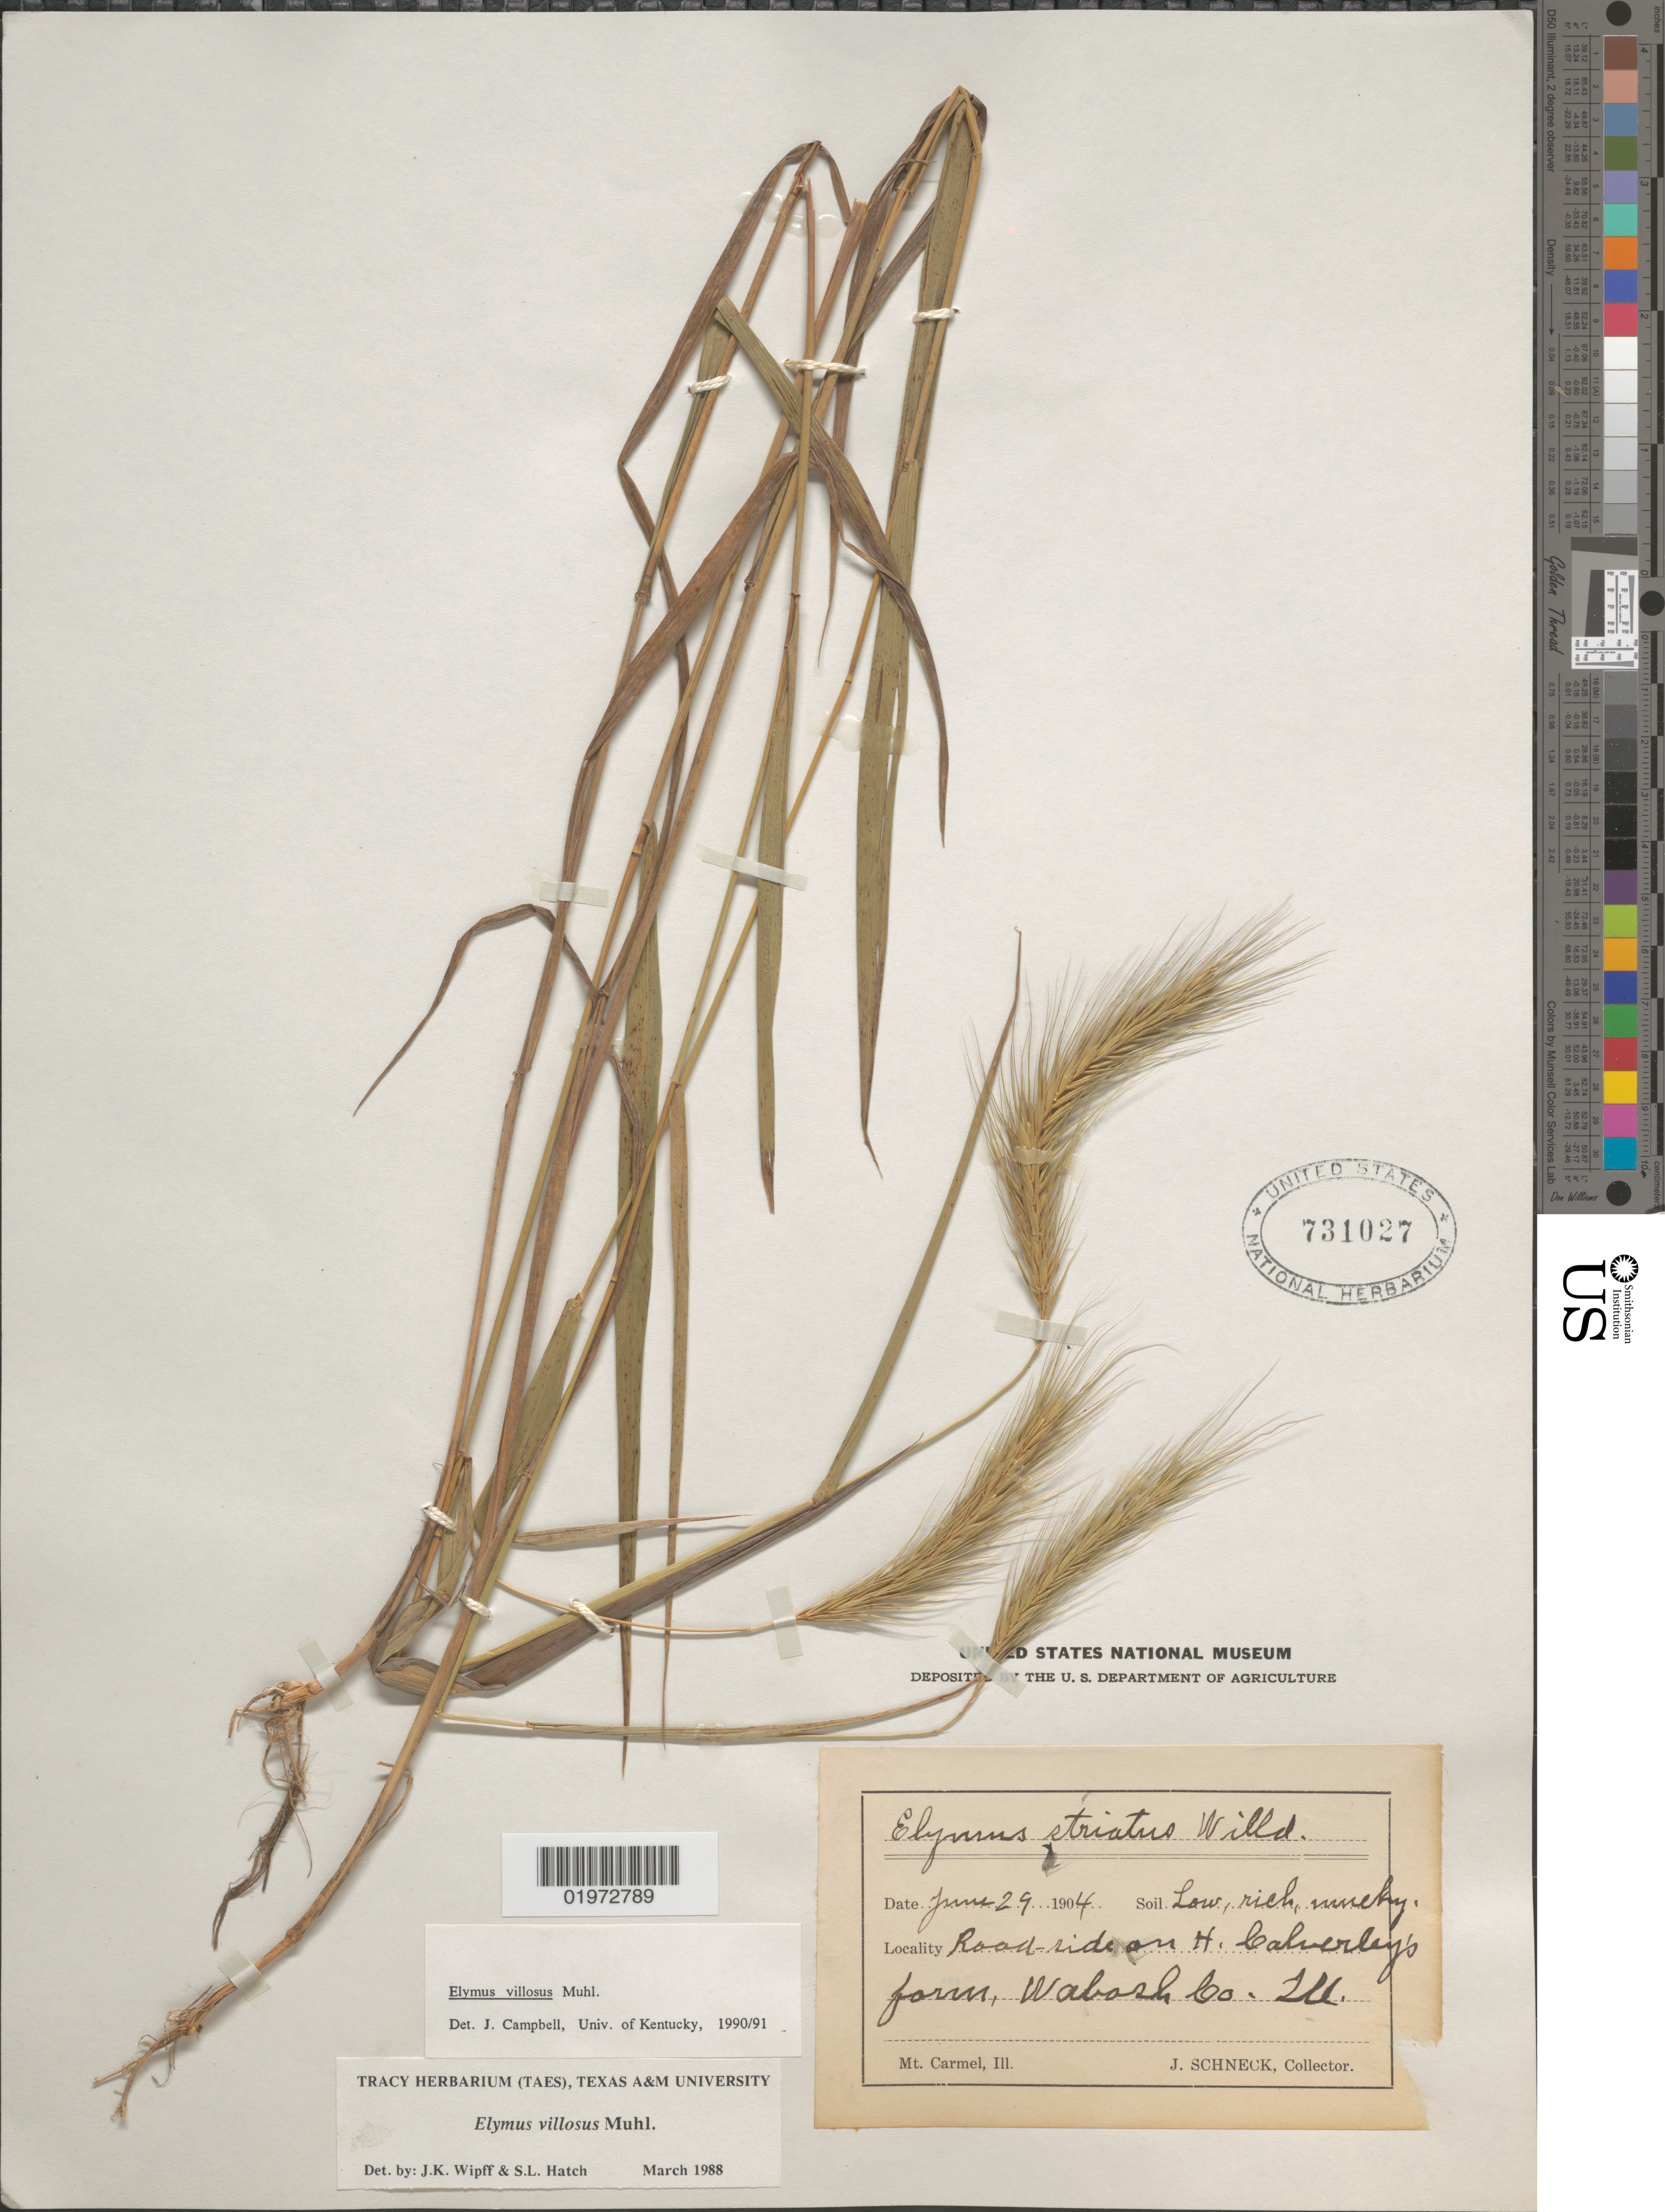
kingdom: Plantae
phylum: Tracheophyta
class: Liliopsida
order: Poales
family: Poaceae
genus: Elymus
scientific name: Elymus villosus var. arkansanus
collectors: J. Schneck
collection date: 1904-06-29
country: United States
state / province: Illinois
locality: Road-side on H. Calverley's farm, Wabash Co.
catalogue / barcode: US 731027